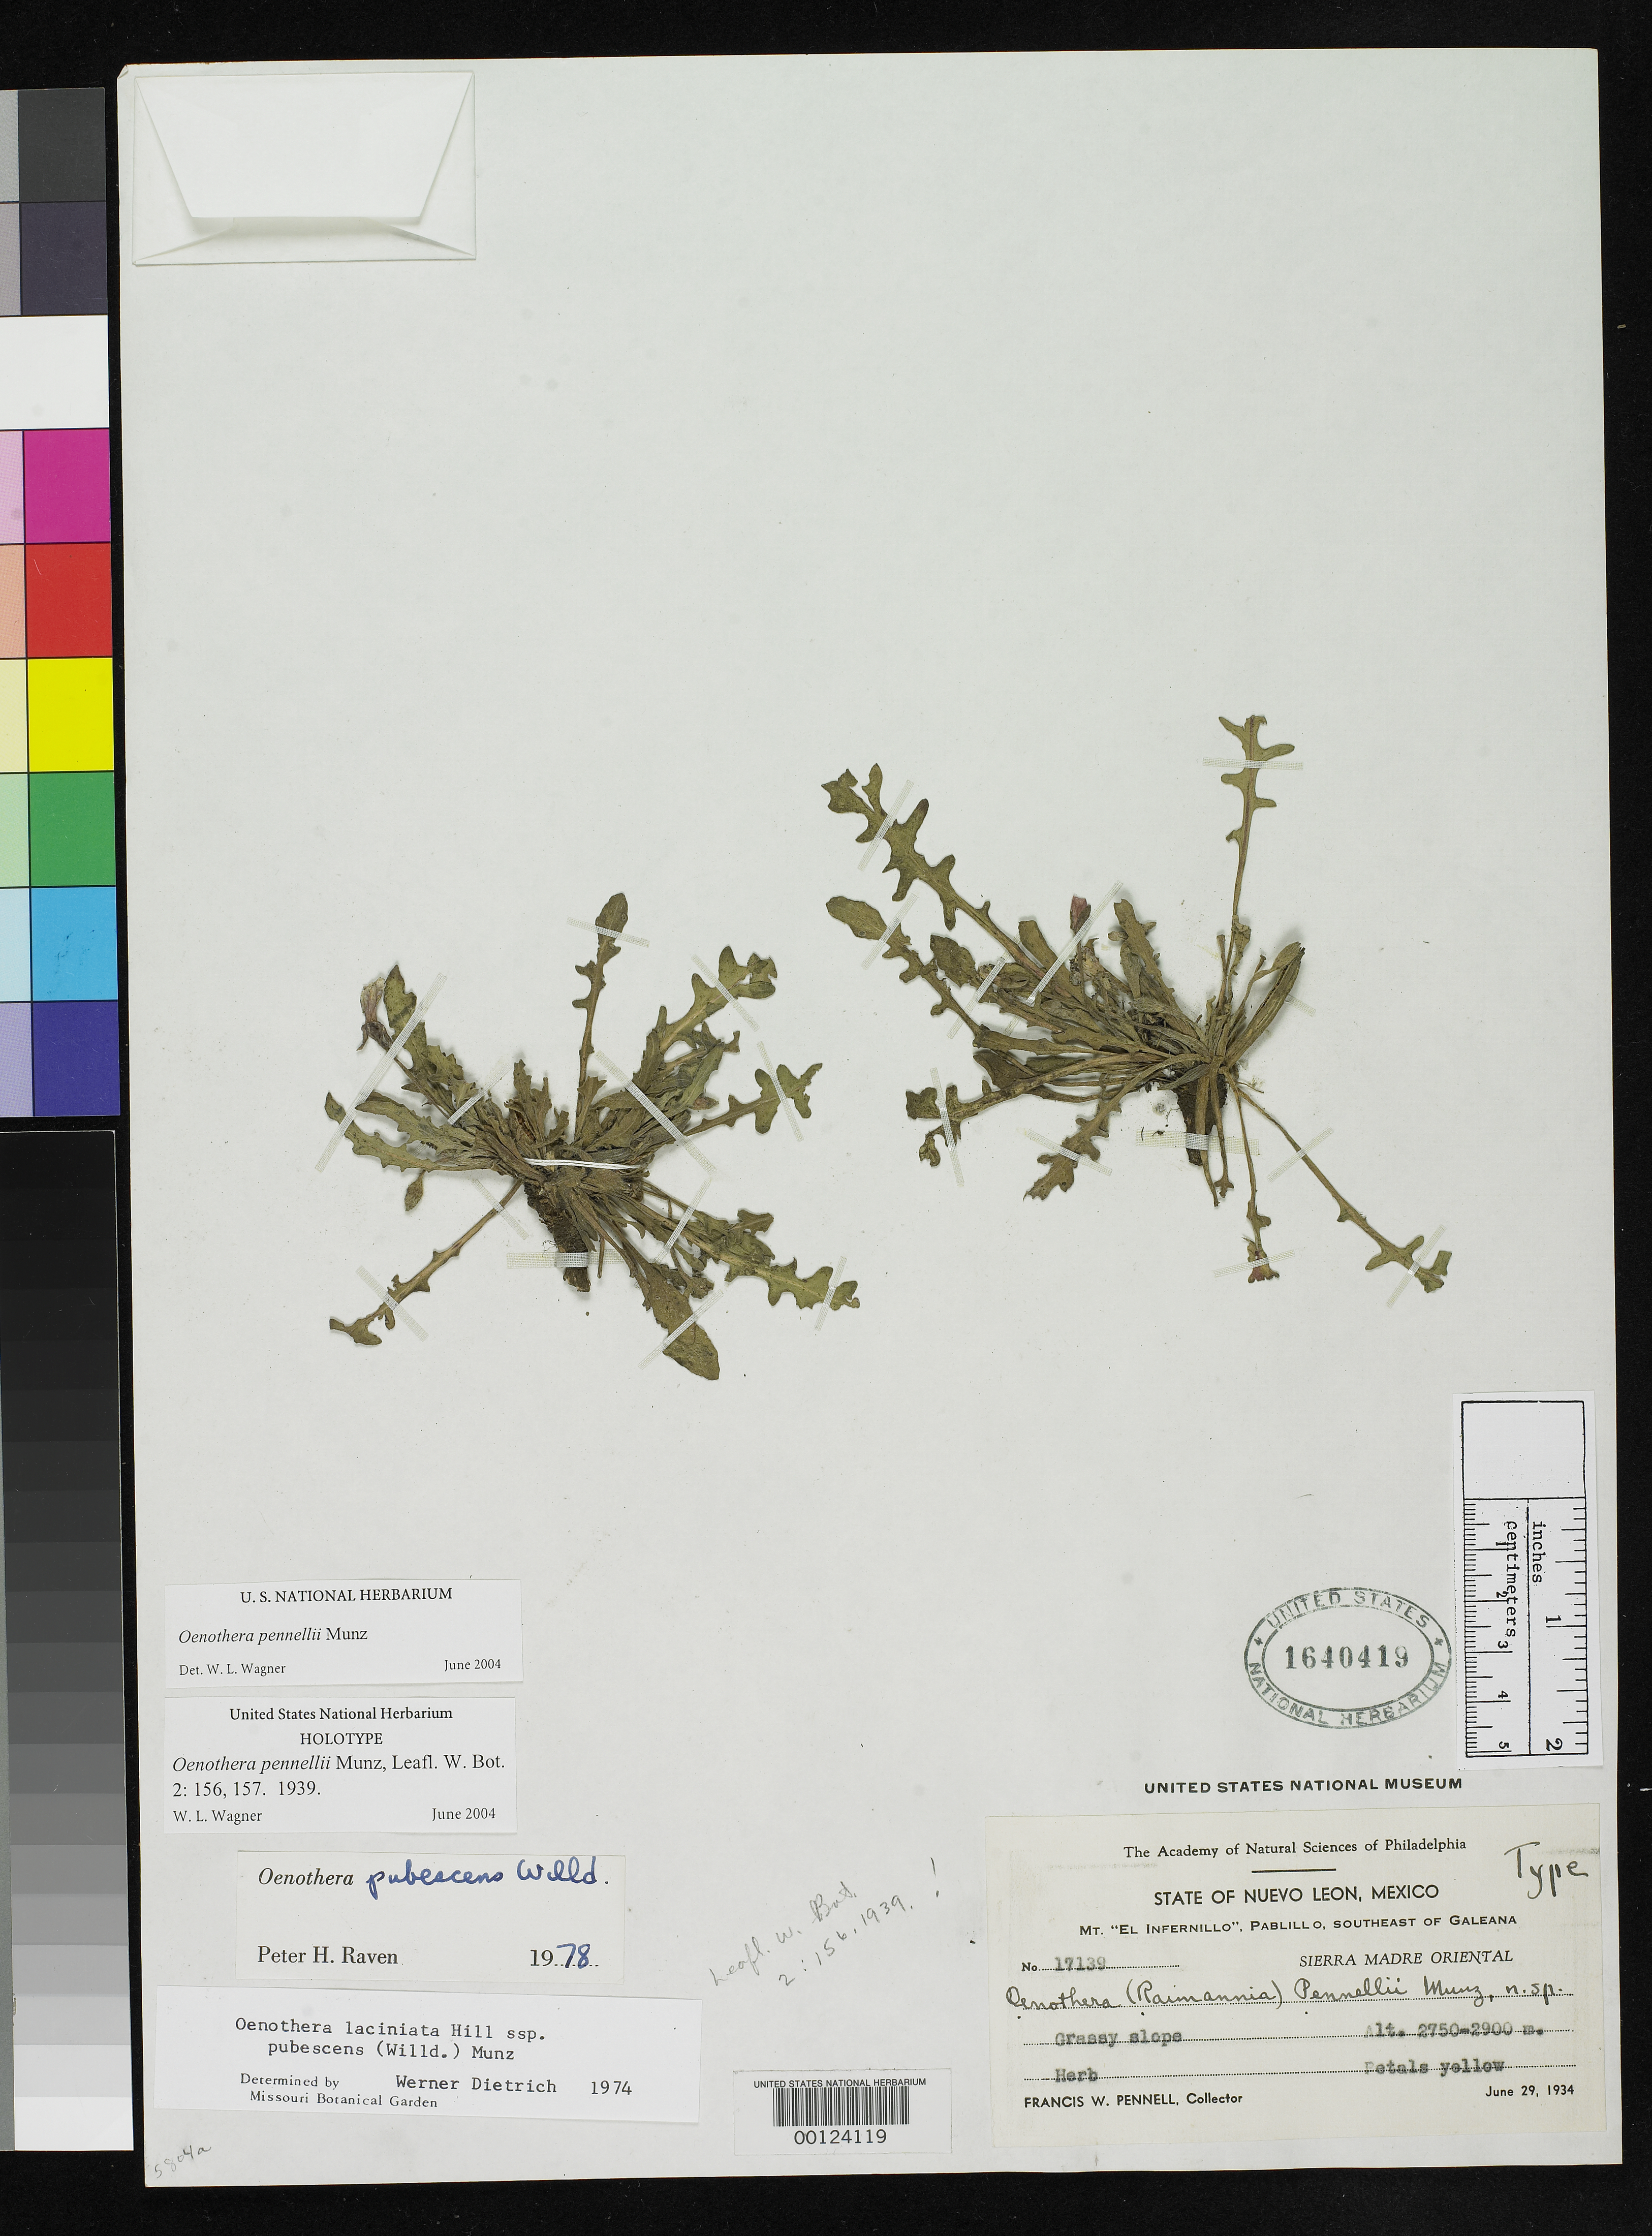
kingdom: Plantae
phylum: Tracheophyta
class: Magnoliopsida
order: Myrtales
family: Onagraceae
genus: Oenothera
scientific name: Oenothera pennellii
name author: Munz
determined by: Wagner, W. L., (BOT), Smithsonian Institution - National Museum of Natural History (UNITED STATES)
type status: Holotype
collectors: F. W. Pennell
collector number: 17139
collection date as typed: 29 Jun 1934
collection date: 1934-06-29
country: Mexico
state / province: Nuevo León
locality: Mt. 'El Infernillo', Pablillo, southeast of Galeana, Sierra Madre Oriental.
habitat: Grassy slope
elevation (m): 2750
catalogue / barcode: US 1640419